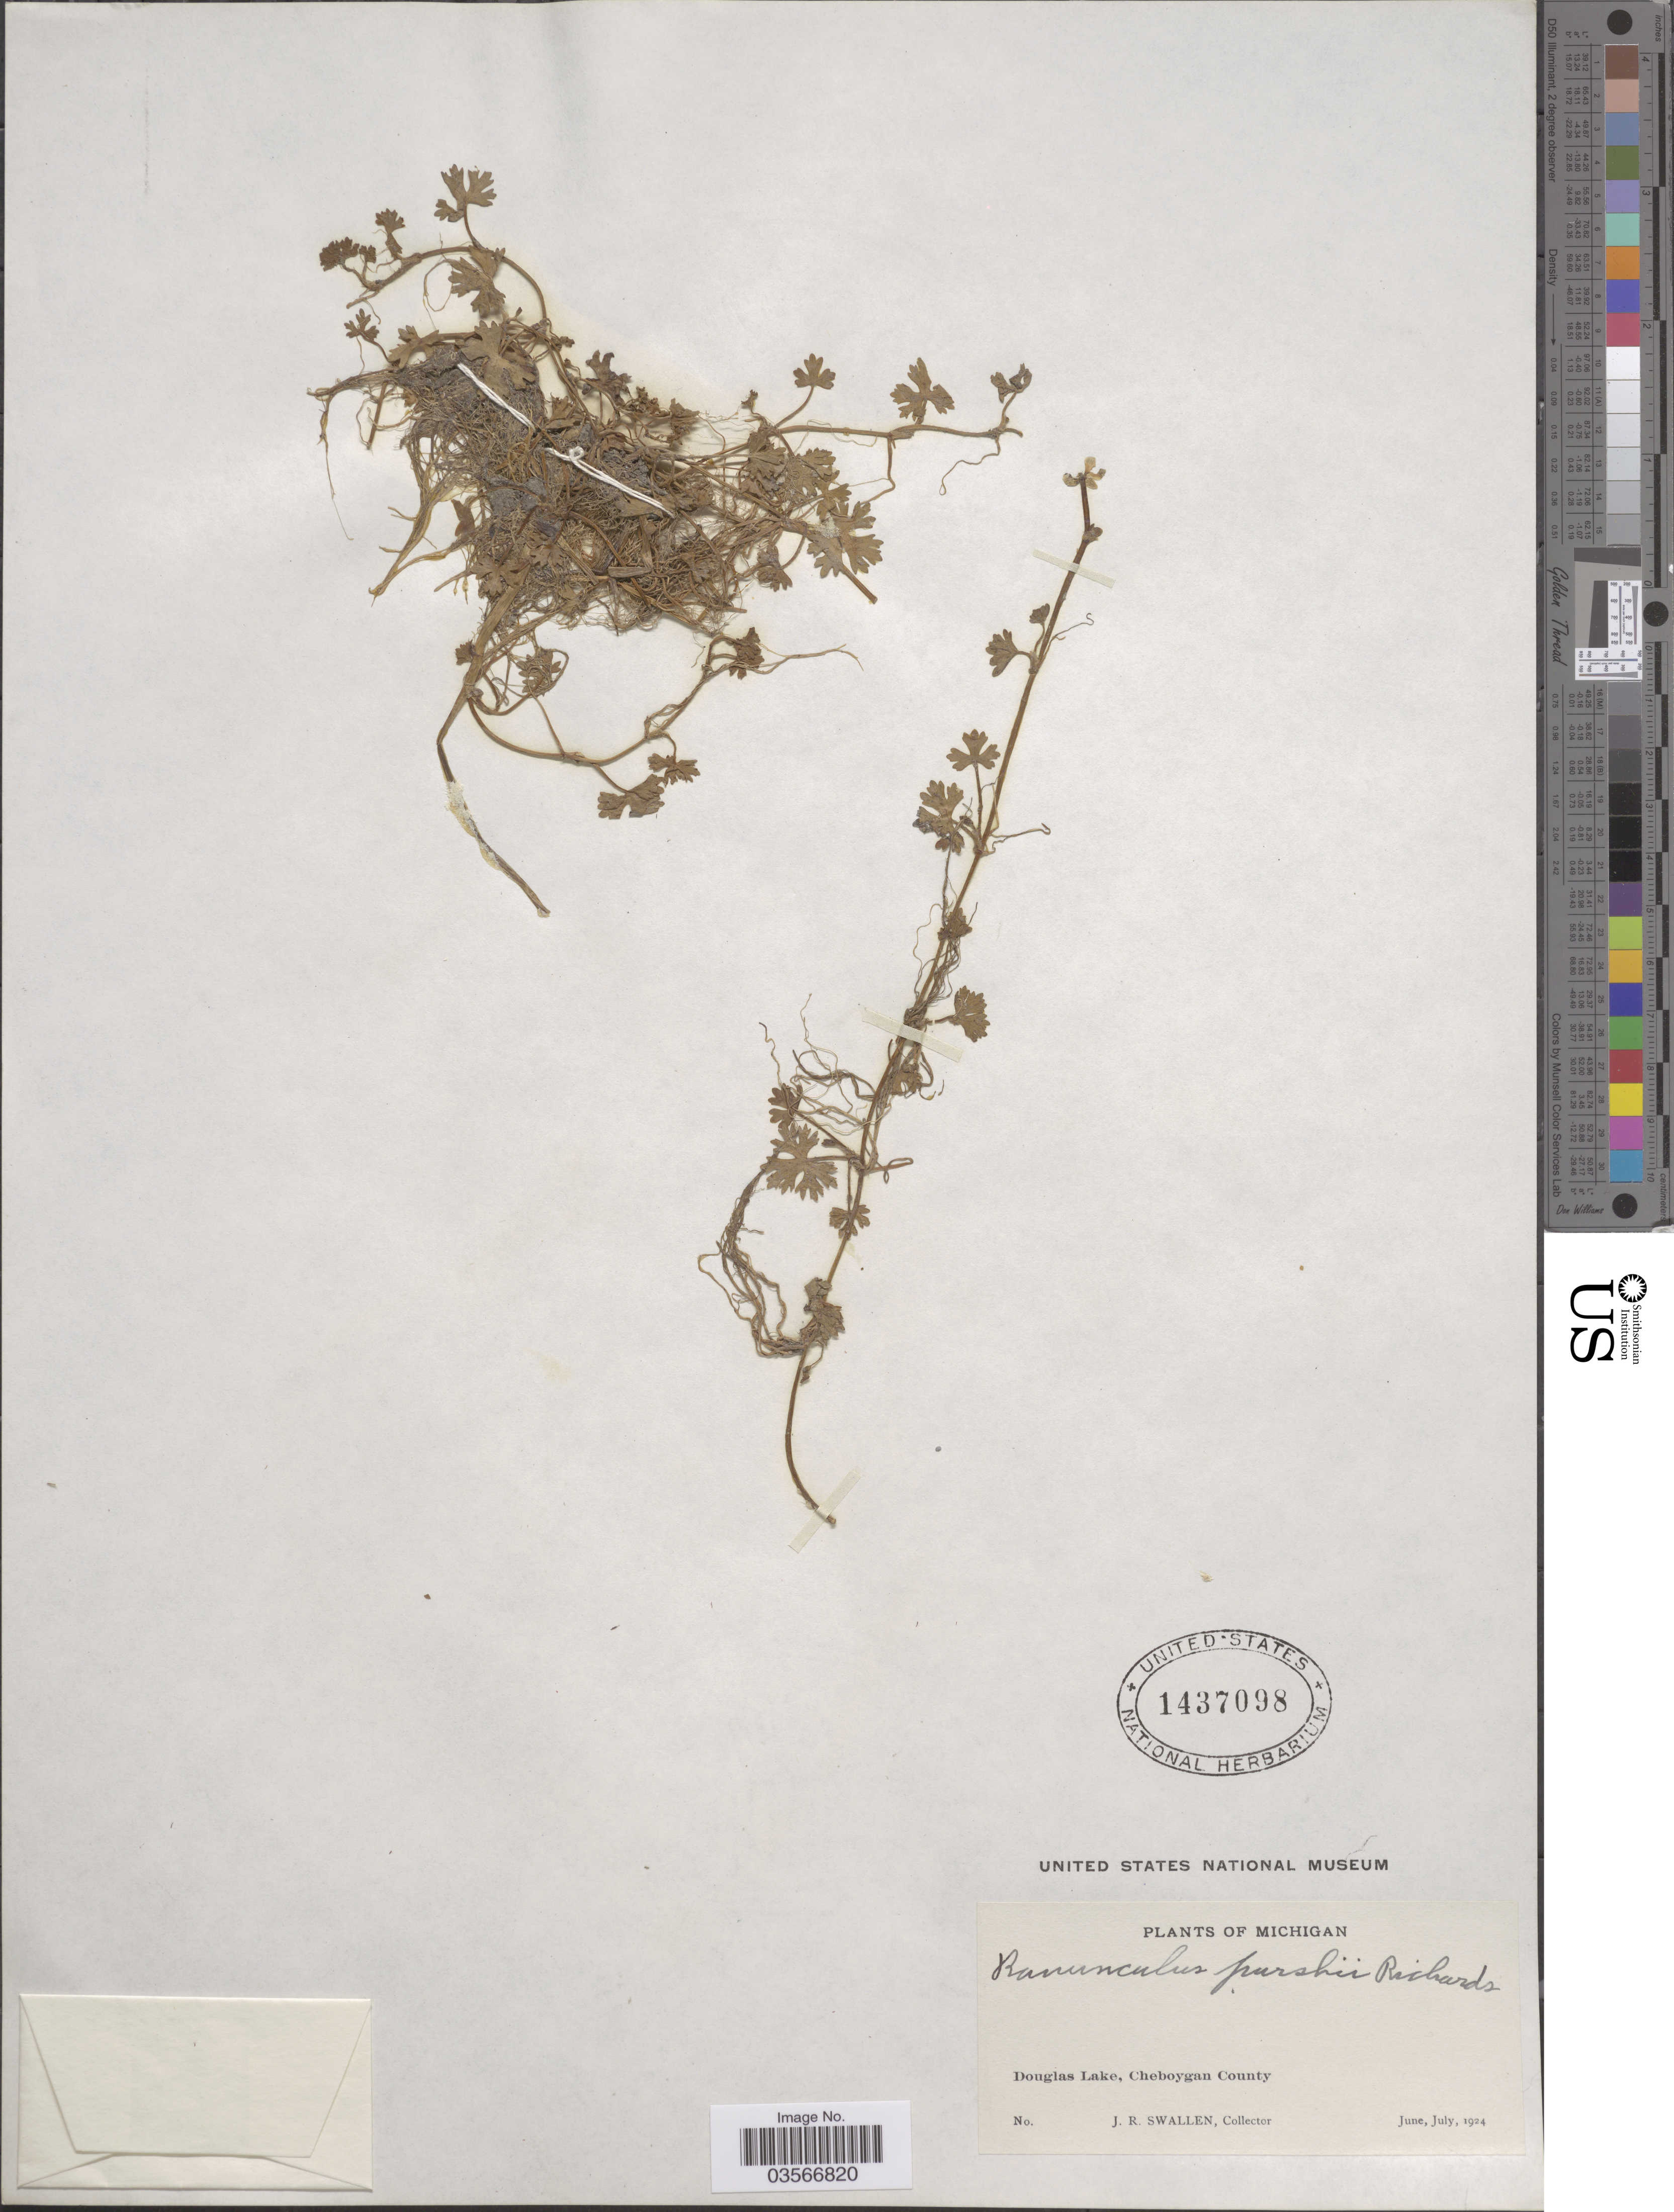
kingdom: Plantae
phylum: Tracheophyta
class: Magnoliopsida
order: Ranunculales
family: Ranunculaceae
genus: Ranunculus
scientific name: Ranunculus gmelinii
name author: DC.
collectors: J. R. Swallen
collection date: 1924-06/1924-07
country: United States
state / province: Michigan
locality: Douglas Lake, Cheboygan County.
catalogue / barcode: US 1437098